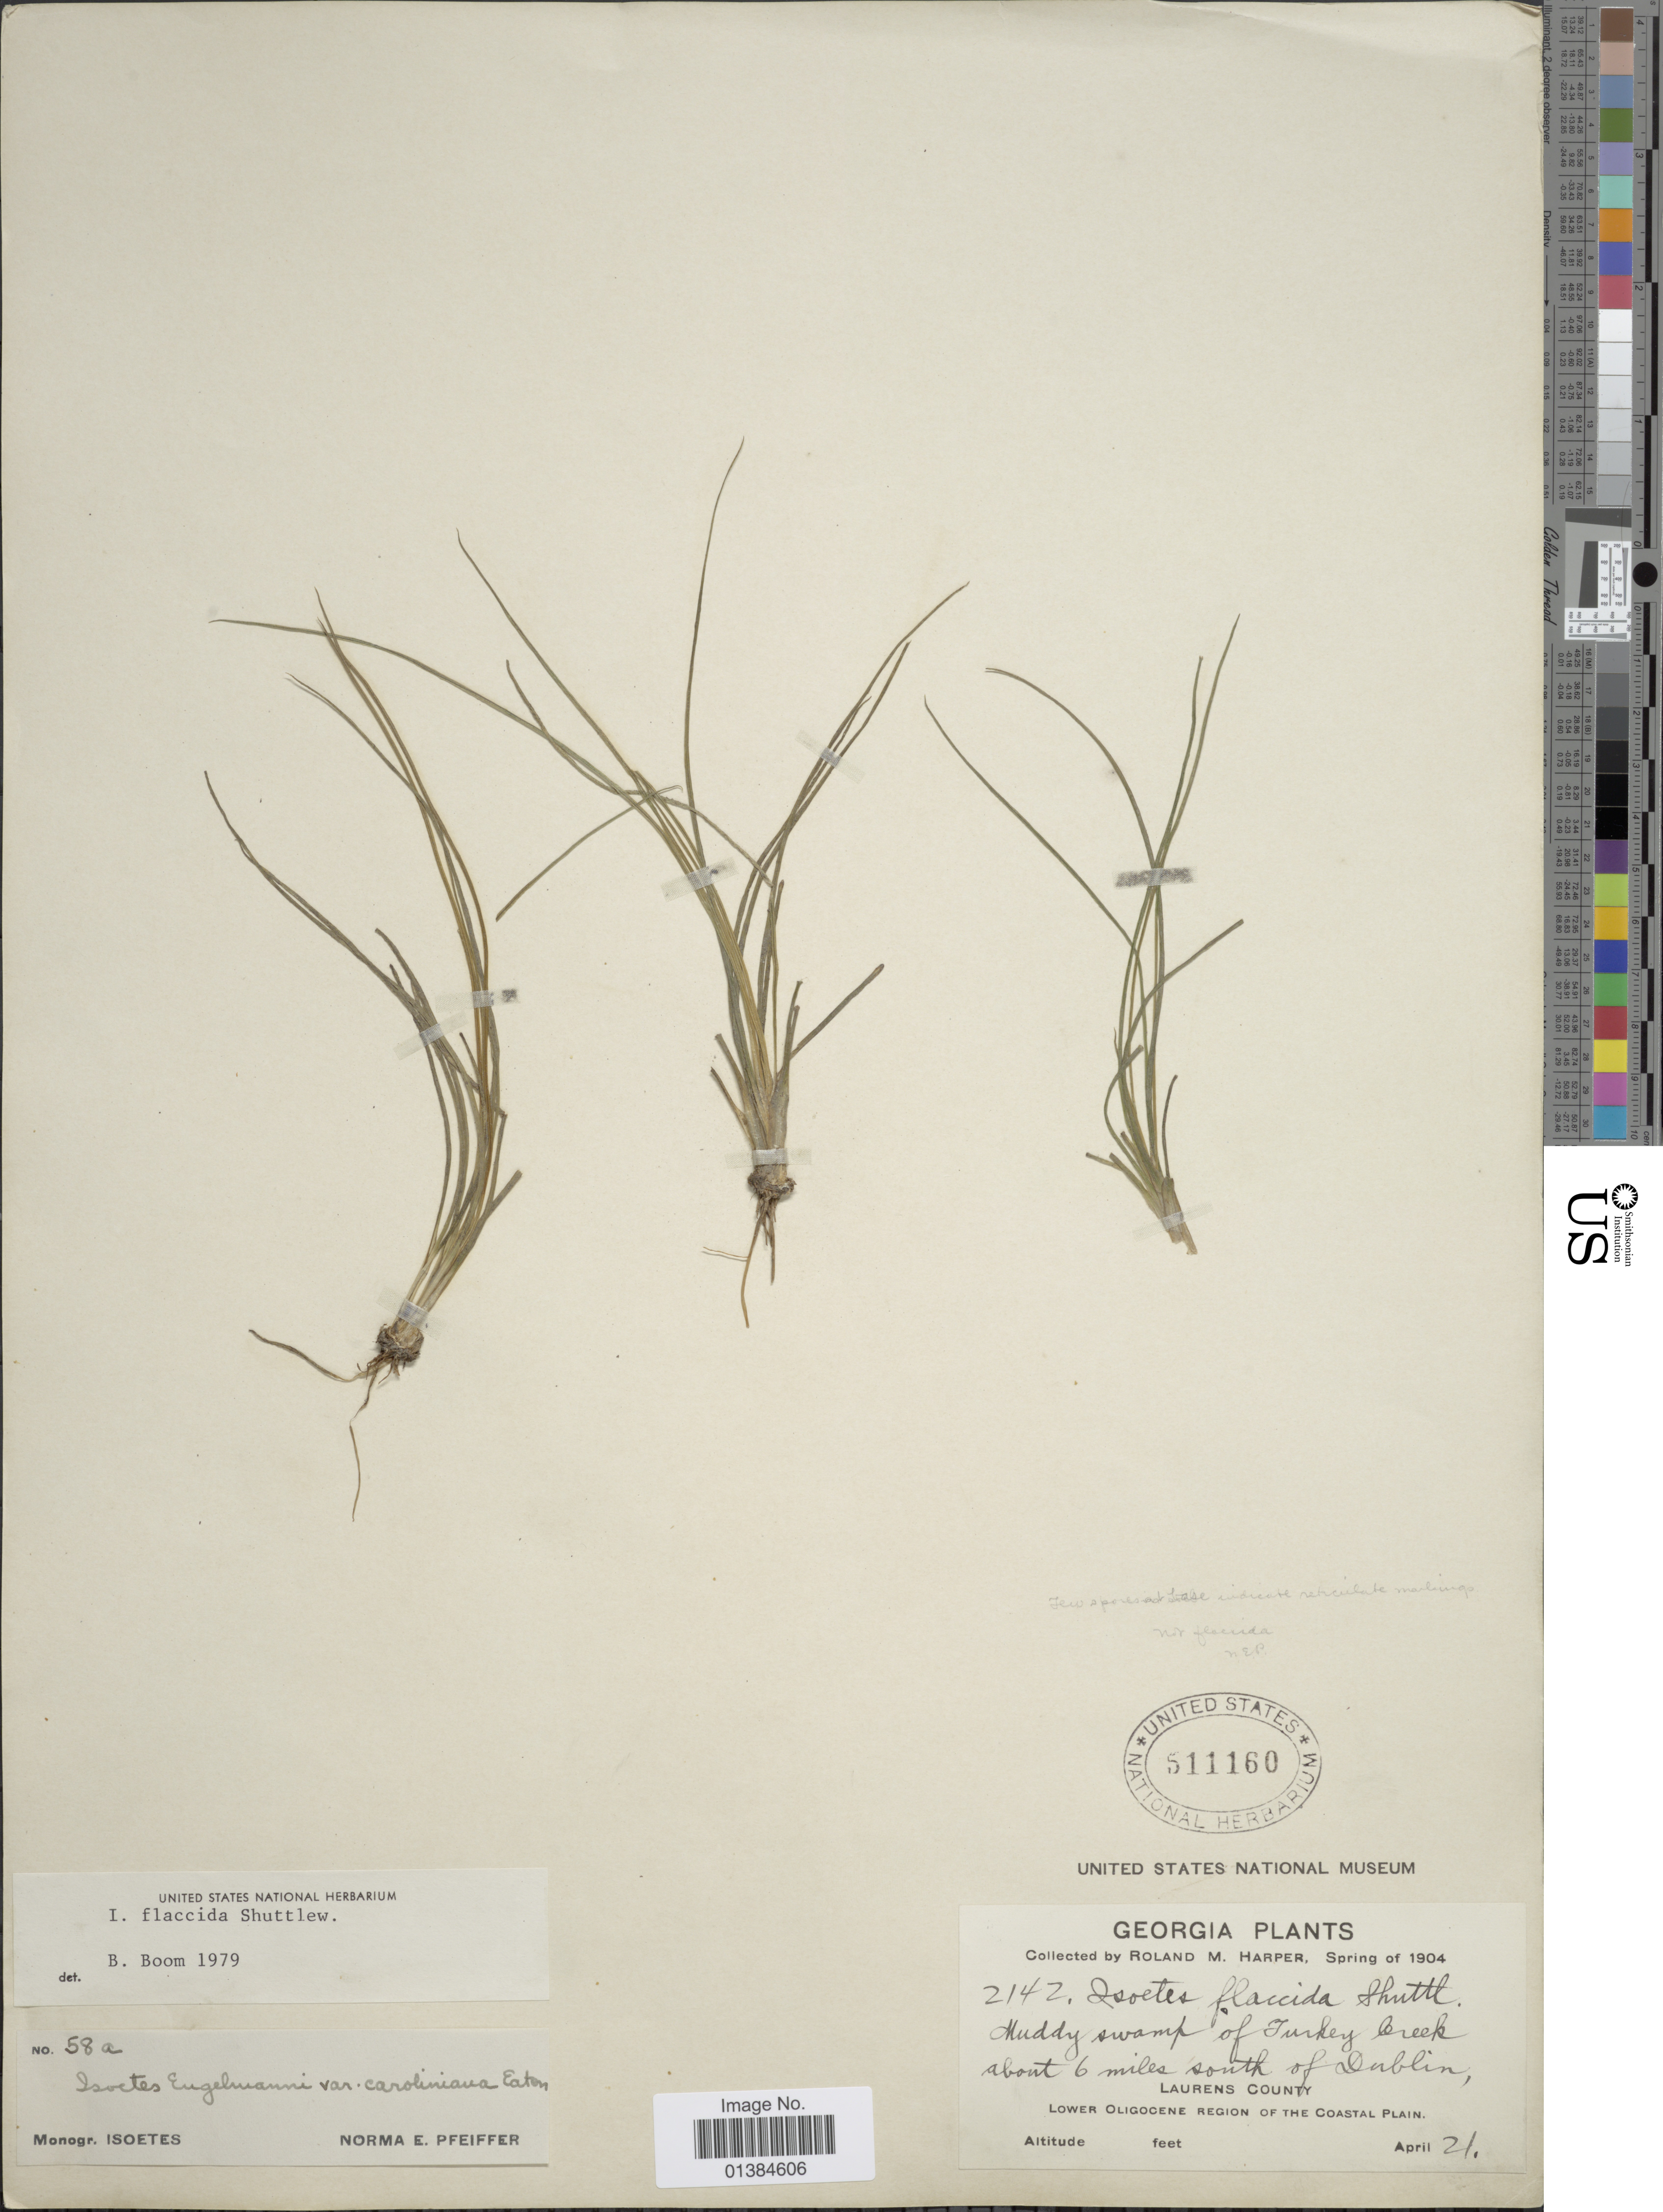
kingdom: Plantae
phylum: Tracheophyta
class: Lycopodiopsida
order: Isoetales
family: Isoetaceae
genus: Isoetes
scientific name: Isoetes flaccida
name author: Shuttlew. ex A. Braun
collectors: R. M. Harper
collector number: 2142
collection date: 1904-04-21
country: United States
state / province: Georgia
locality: Muddy swamp of Turkey Creek about 6 miles south of Dublin, Laurens County. Lower Oligicene Region of the Coastal Plain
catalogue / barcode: US 511160